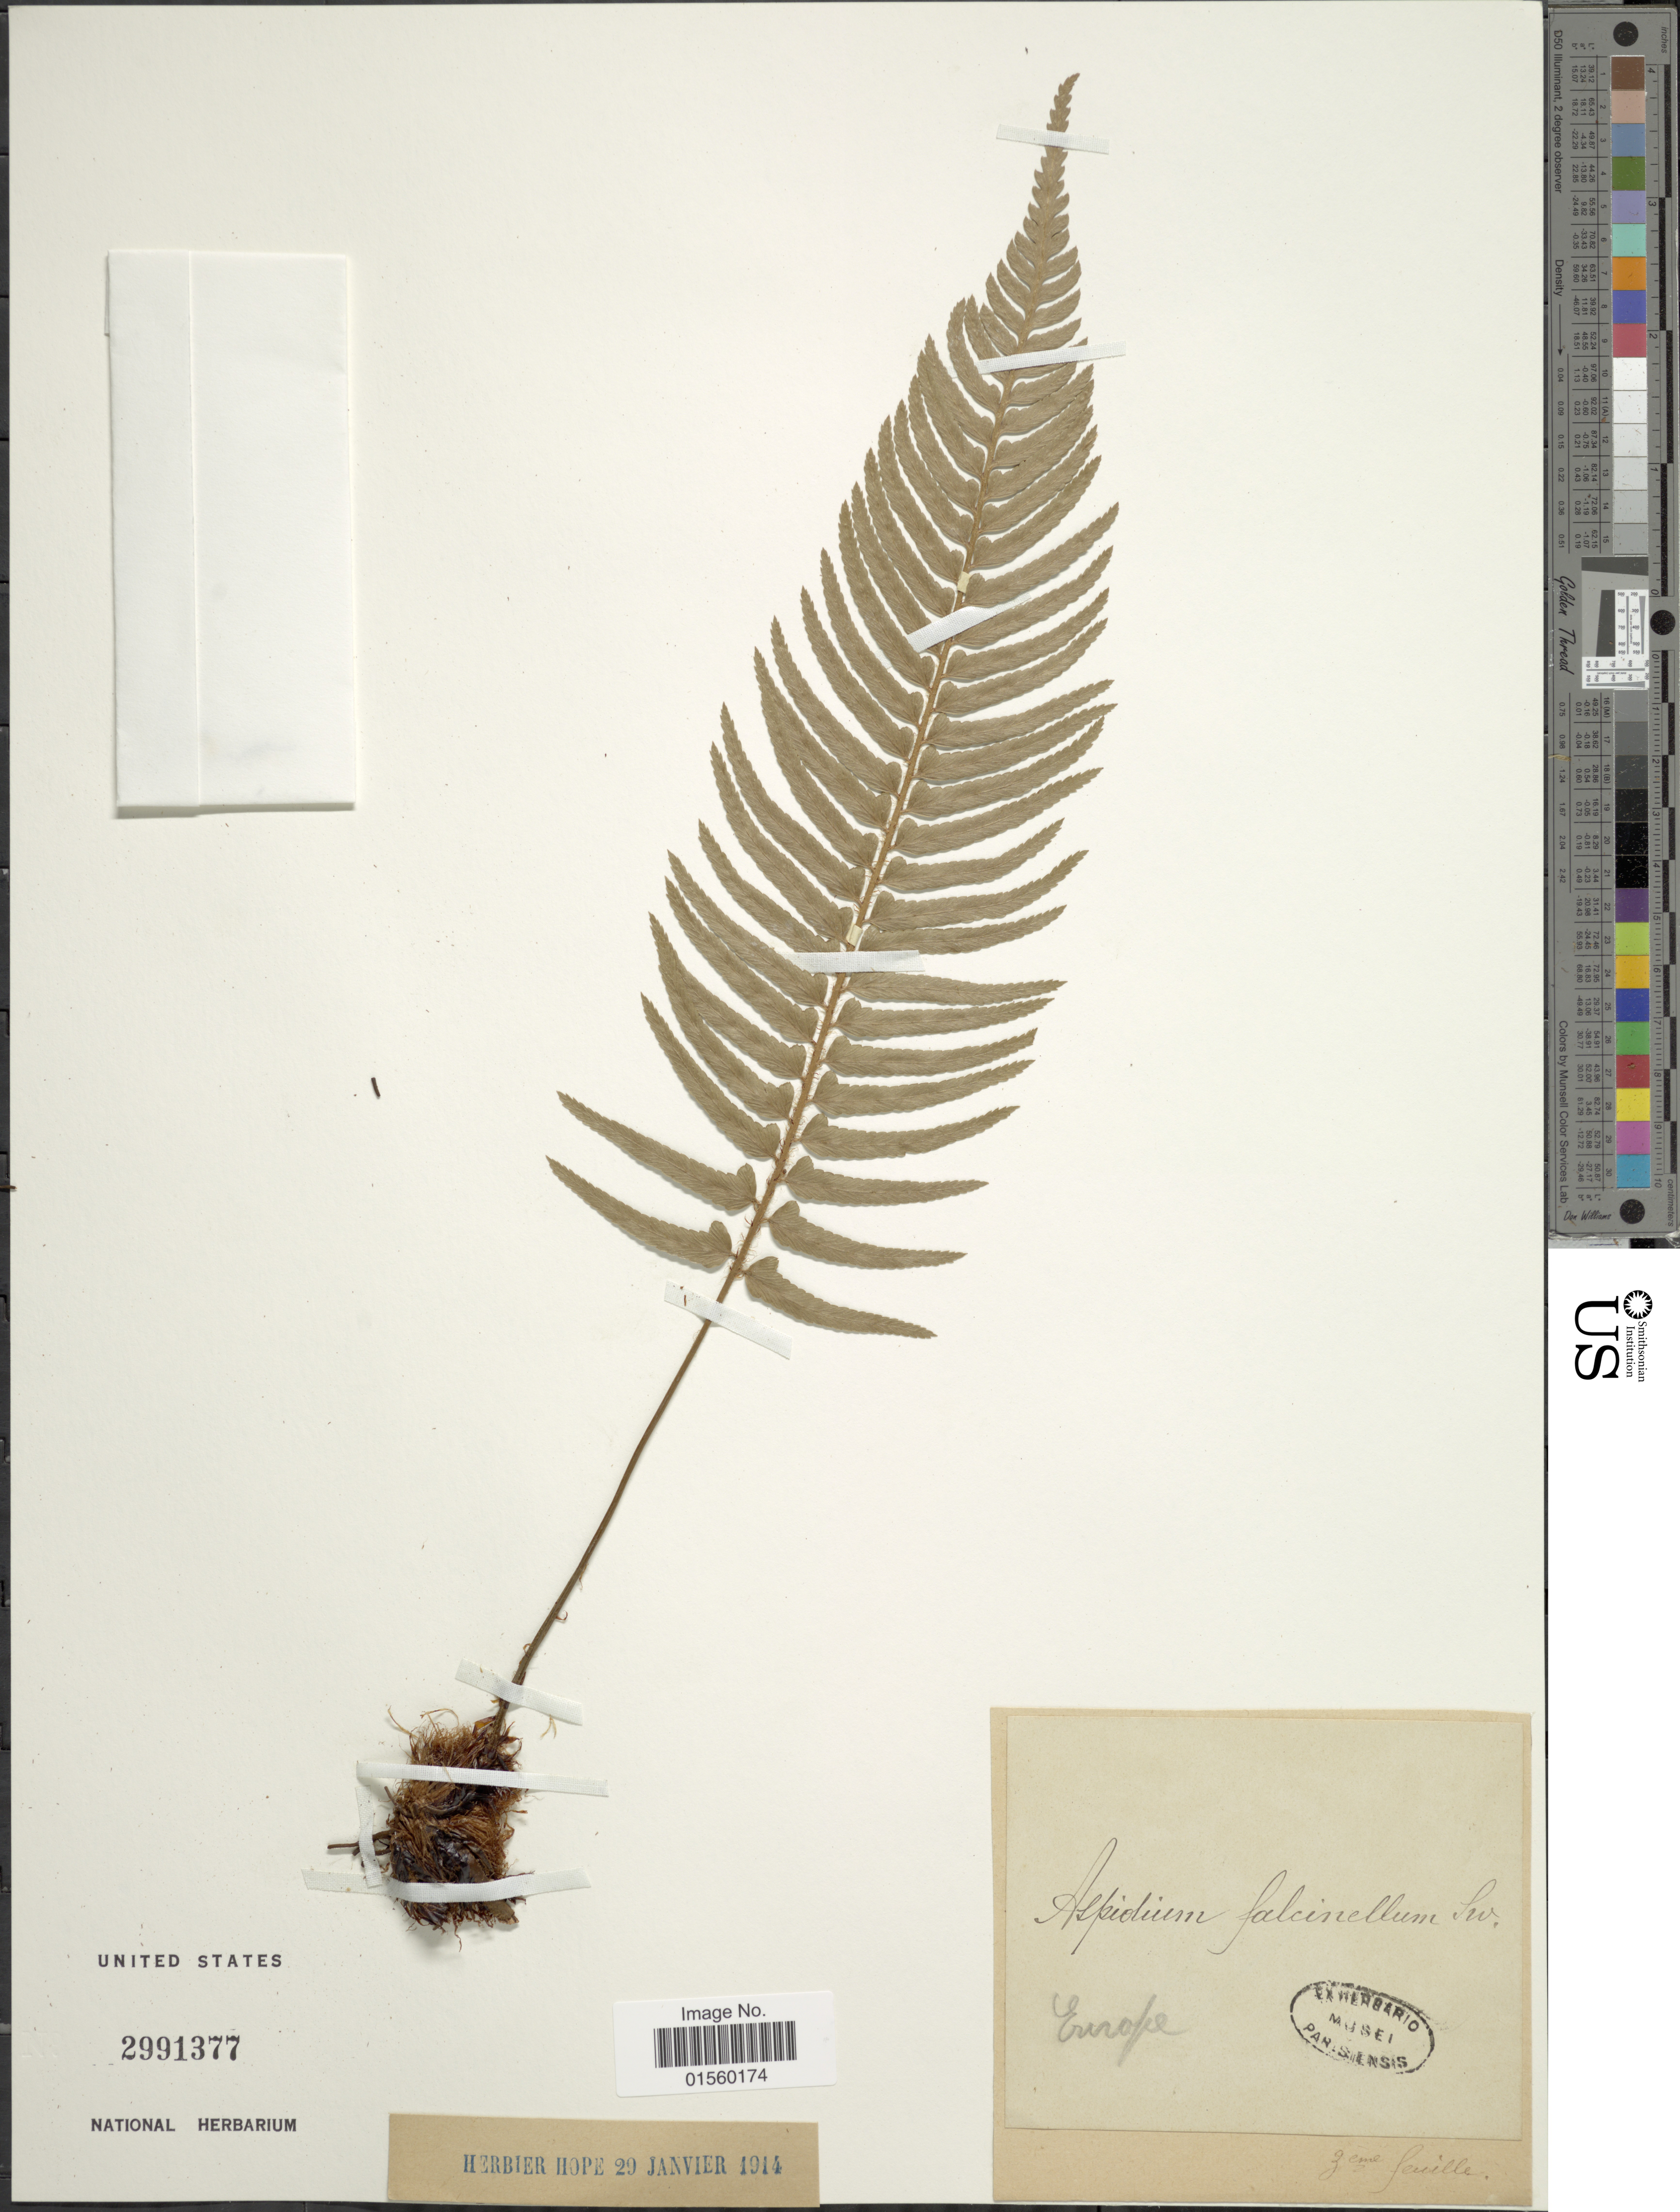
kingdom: Plantae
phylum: Tracheophyta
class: Polypodiopsida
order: Polypodiales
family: Dryopteridaceae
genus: Polystichum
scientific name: Polystichum falcinellum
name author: C. Presl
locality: Europe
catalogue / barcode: US 2991377